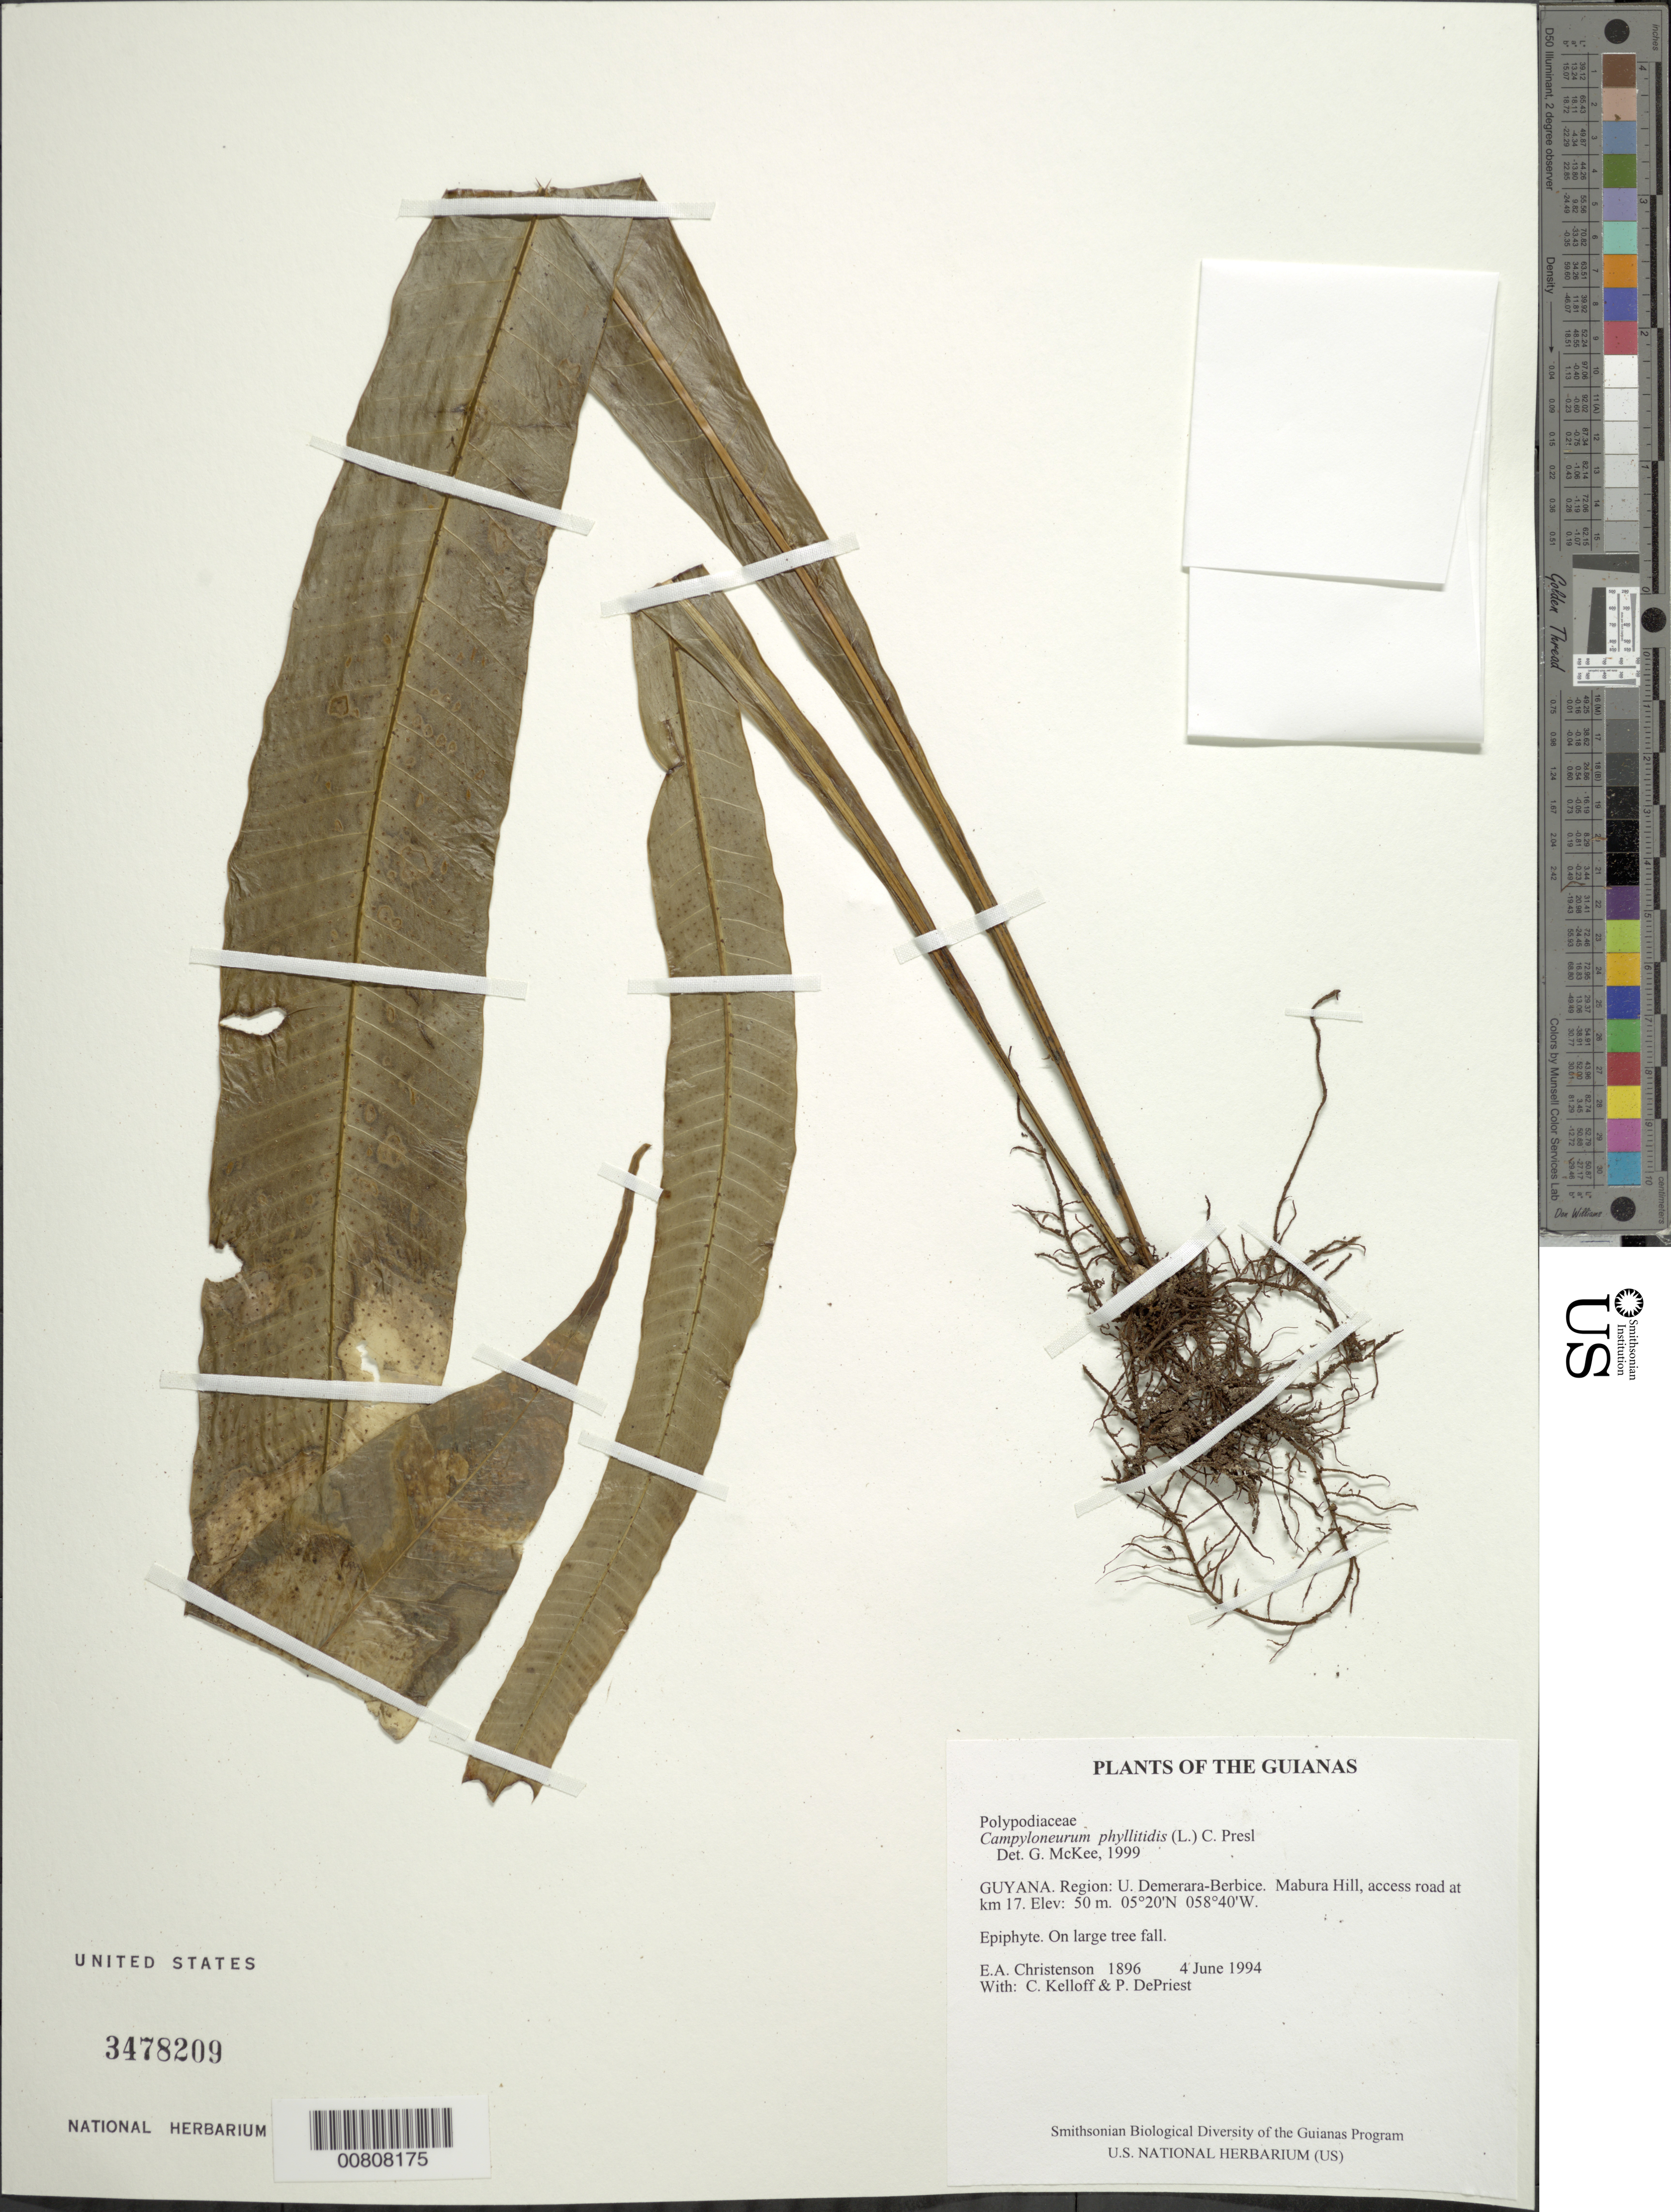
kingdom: Plantae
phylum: Tracheophyta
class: Polypodiopsida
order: Polypodiales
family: Polypodiaceae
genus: Campyloneurum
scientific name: Campyloneurum phyllitidis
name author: (L.) C. Presl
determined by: McKee, G. S., (US), NMNH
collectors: E. A. Christenson, C. L. Kelloff & P. DePriest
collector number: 1896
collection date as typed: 4 June 1994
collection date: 1994-06-04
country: Guyana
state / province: U. Demerara-Berbice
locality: Mabura Hill, access road at km 17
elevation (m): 50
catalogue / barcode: US 3478209